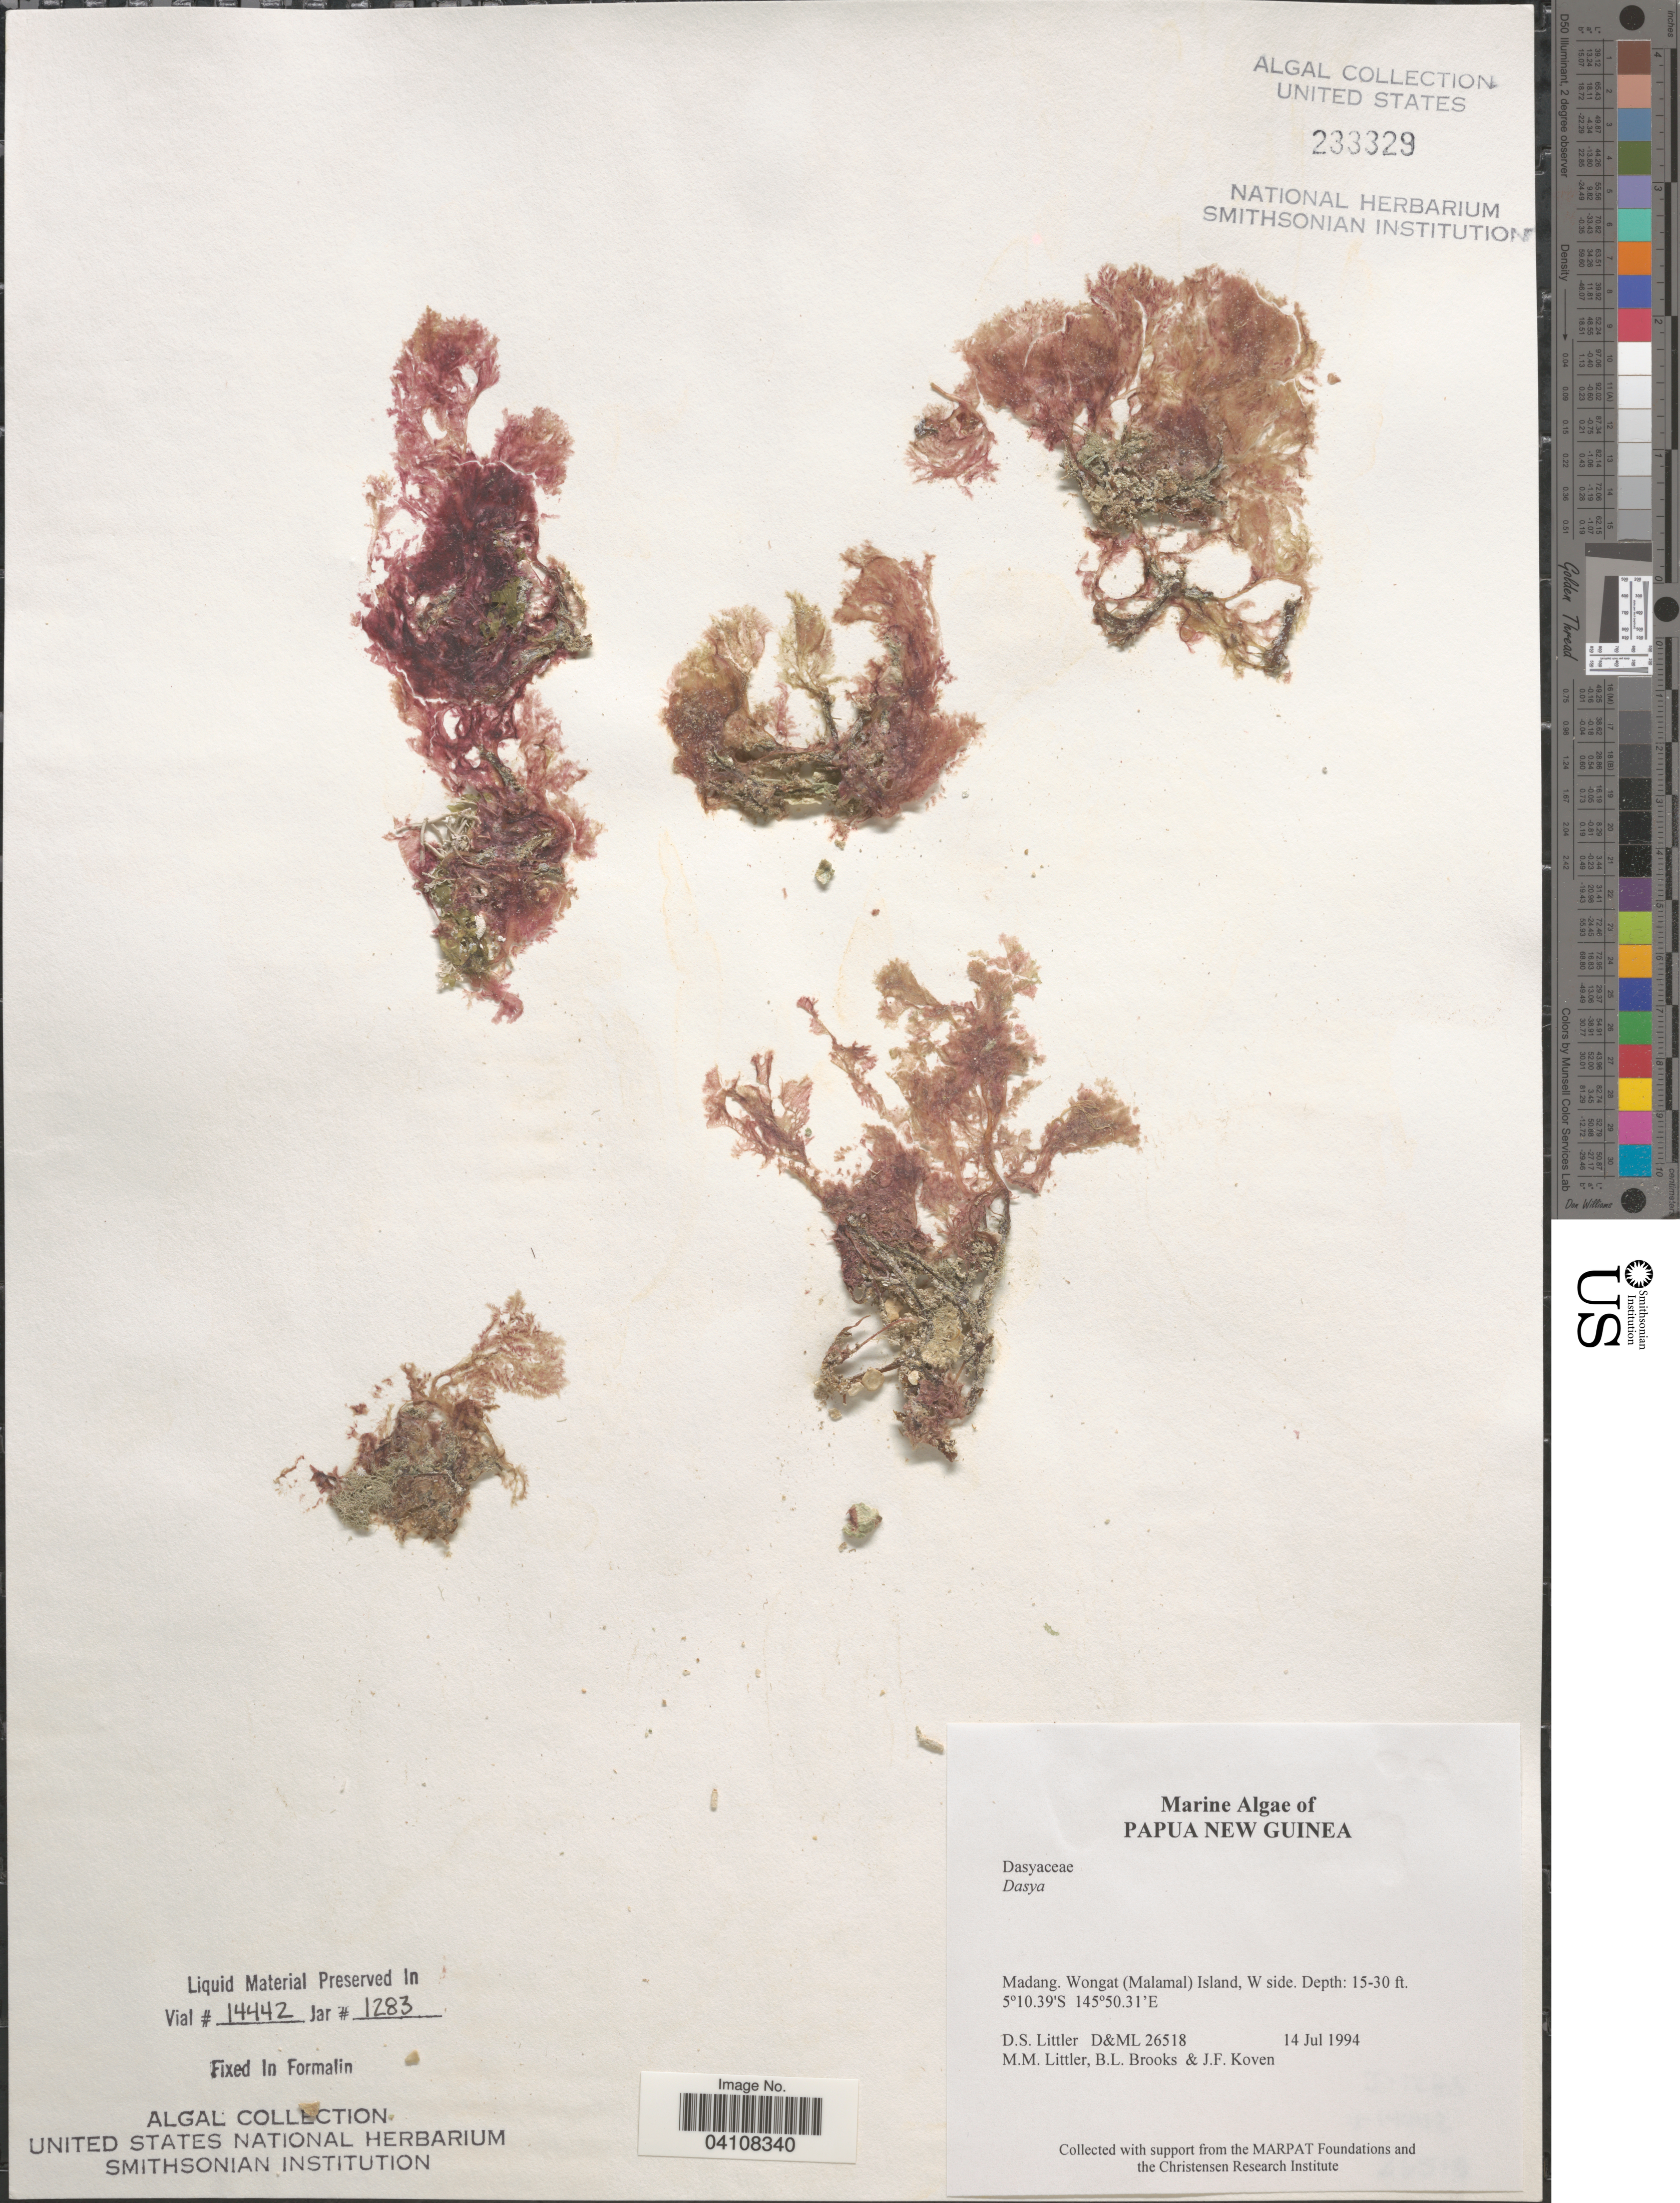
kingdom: Plantae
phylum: Rhodophyta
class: Florideophyceae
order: Ceramiales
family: Dasyaceae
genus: Dasya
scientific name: Dasya sp.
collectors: D. S. Littler, B. Brooks & J. Koven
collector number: D&ML26518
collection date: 1994-07-14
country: Papua New Guinea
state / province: Madang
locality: Wongat (Malamal) Island, W side.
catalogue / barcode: US 233329